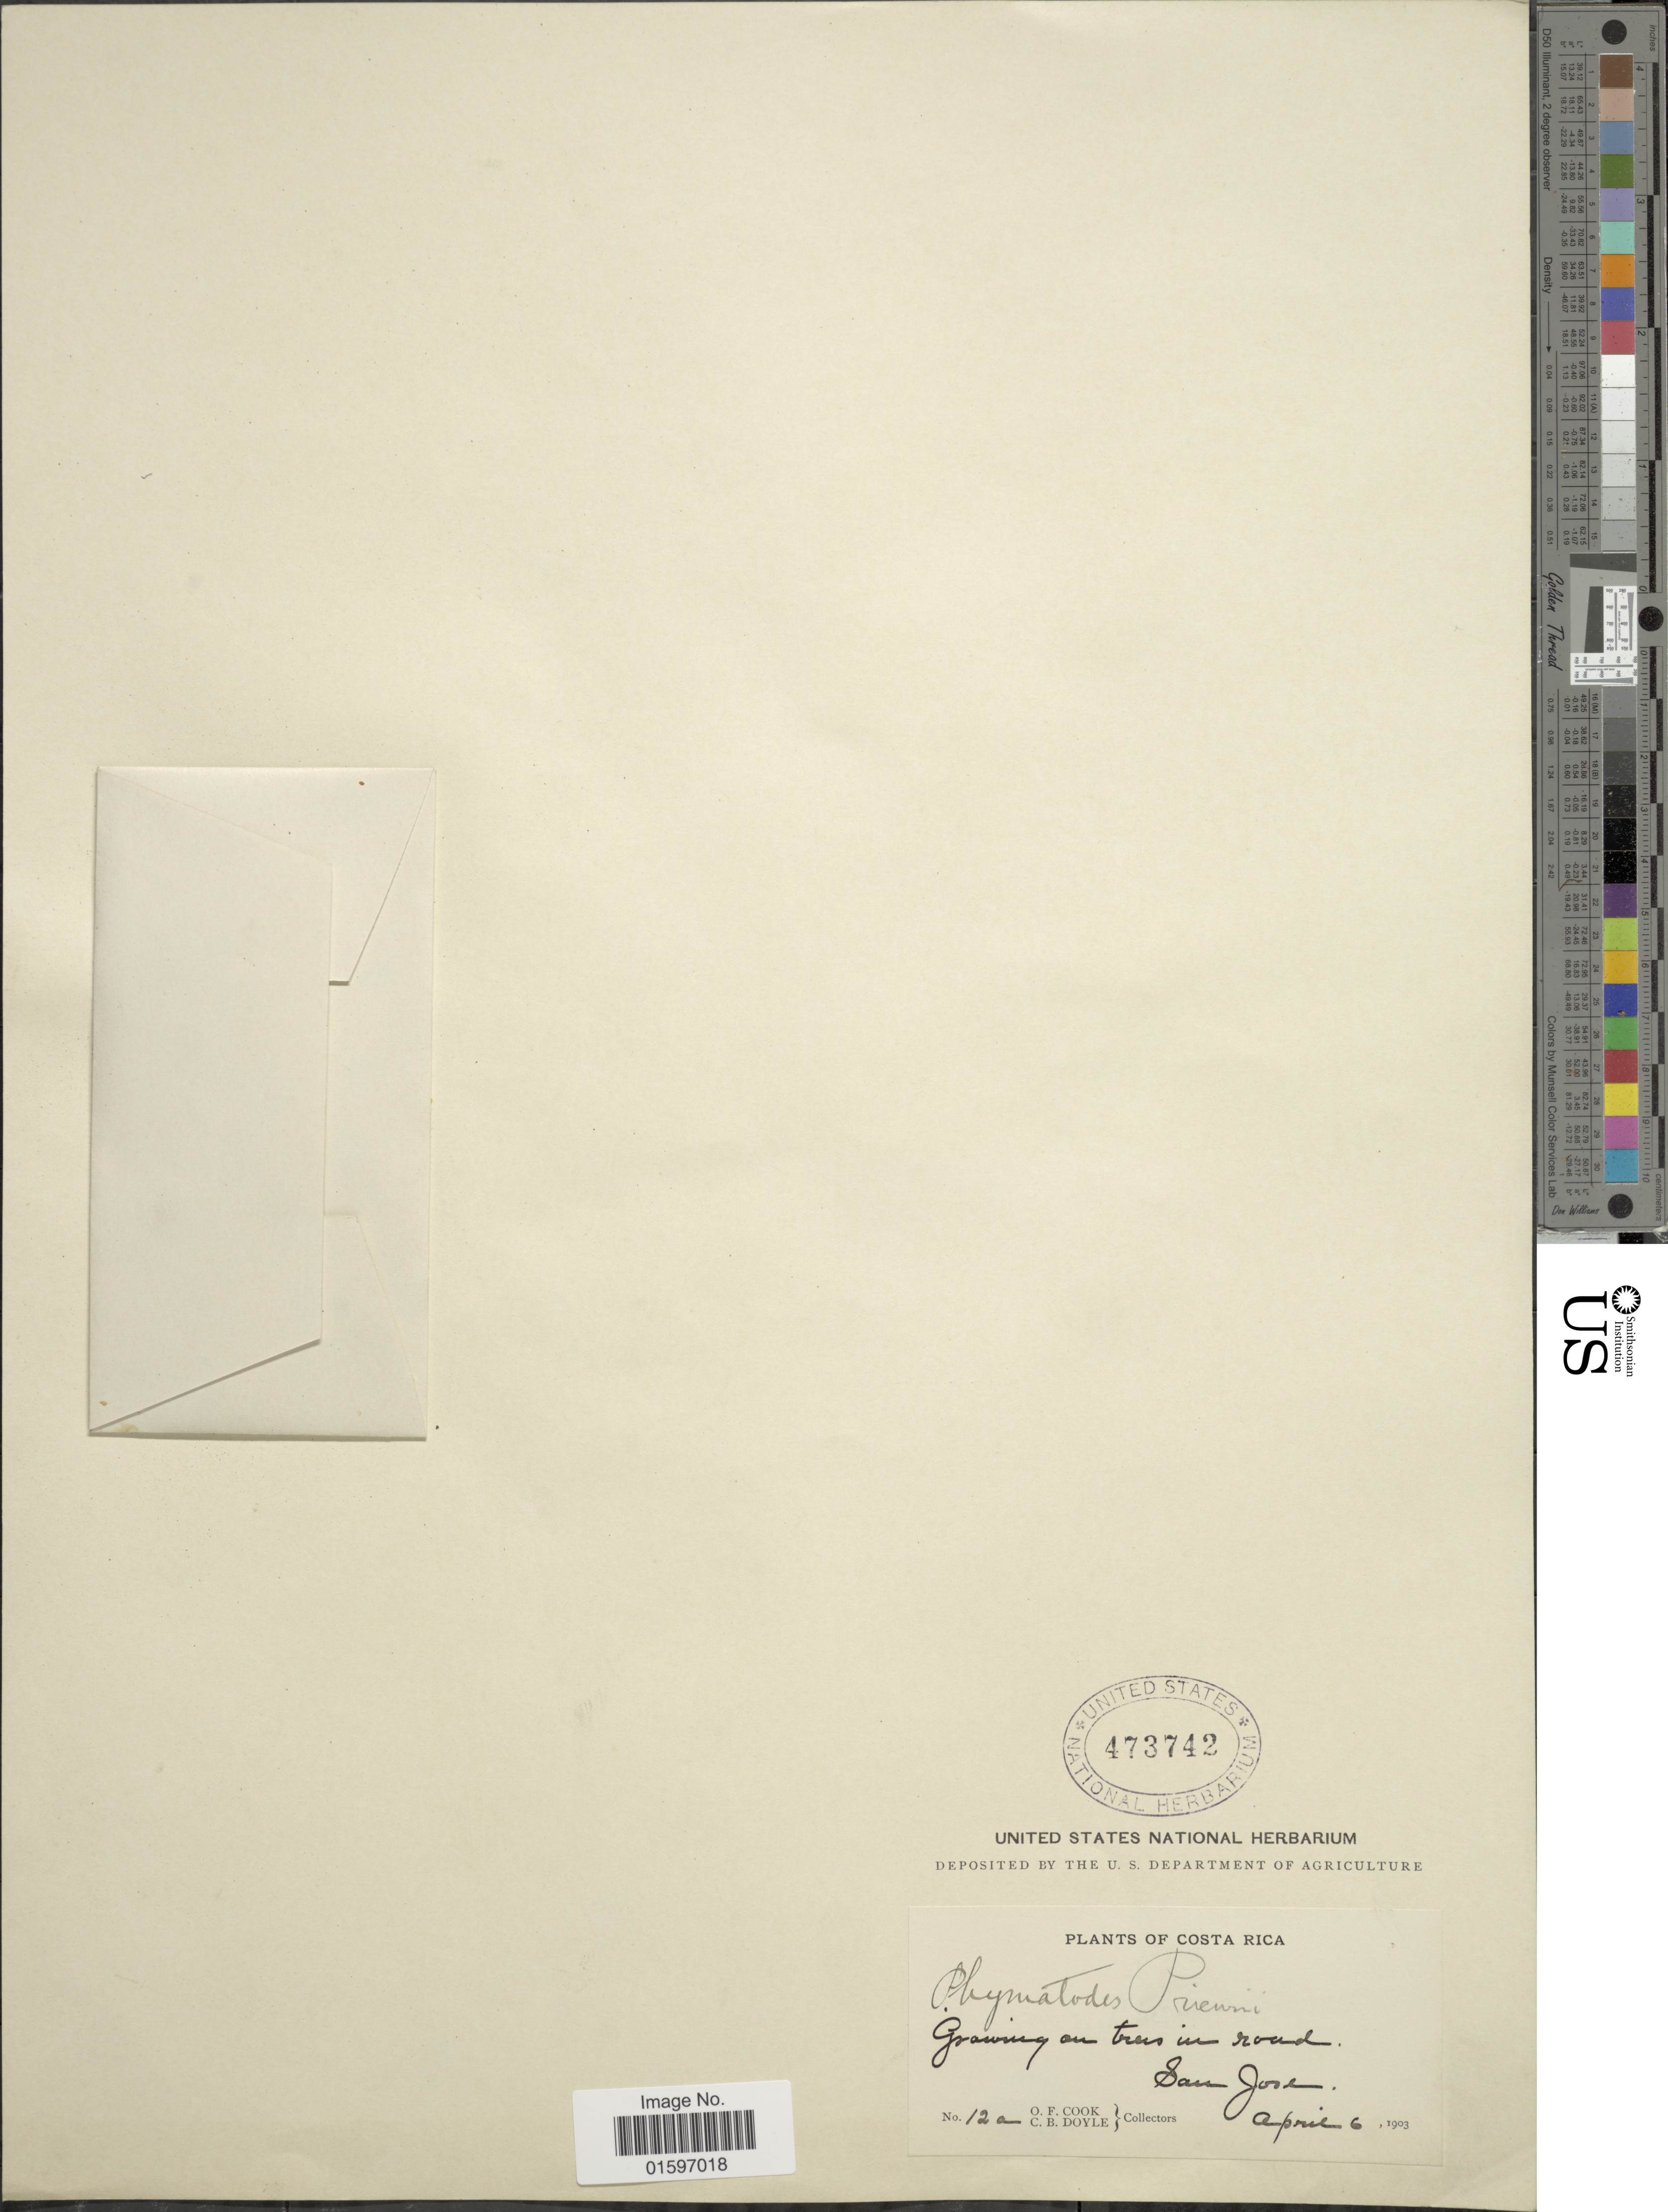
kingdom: Plantae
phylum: Tracheophyta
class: Polypodiopsida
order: Polypodiales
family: Polypodiaceae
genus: Pleopeltis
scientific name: Pleopeltis astrolepis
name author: (Liebm.) E. Fourn.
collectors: O. F. Cook & C. Doyle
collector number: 12a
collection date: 1903-04-06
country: Costa Rica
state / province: San José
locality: San Jose.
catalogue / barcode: US 473742